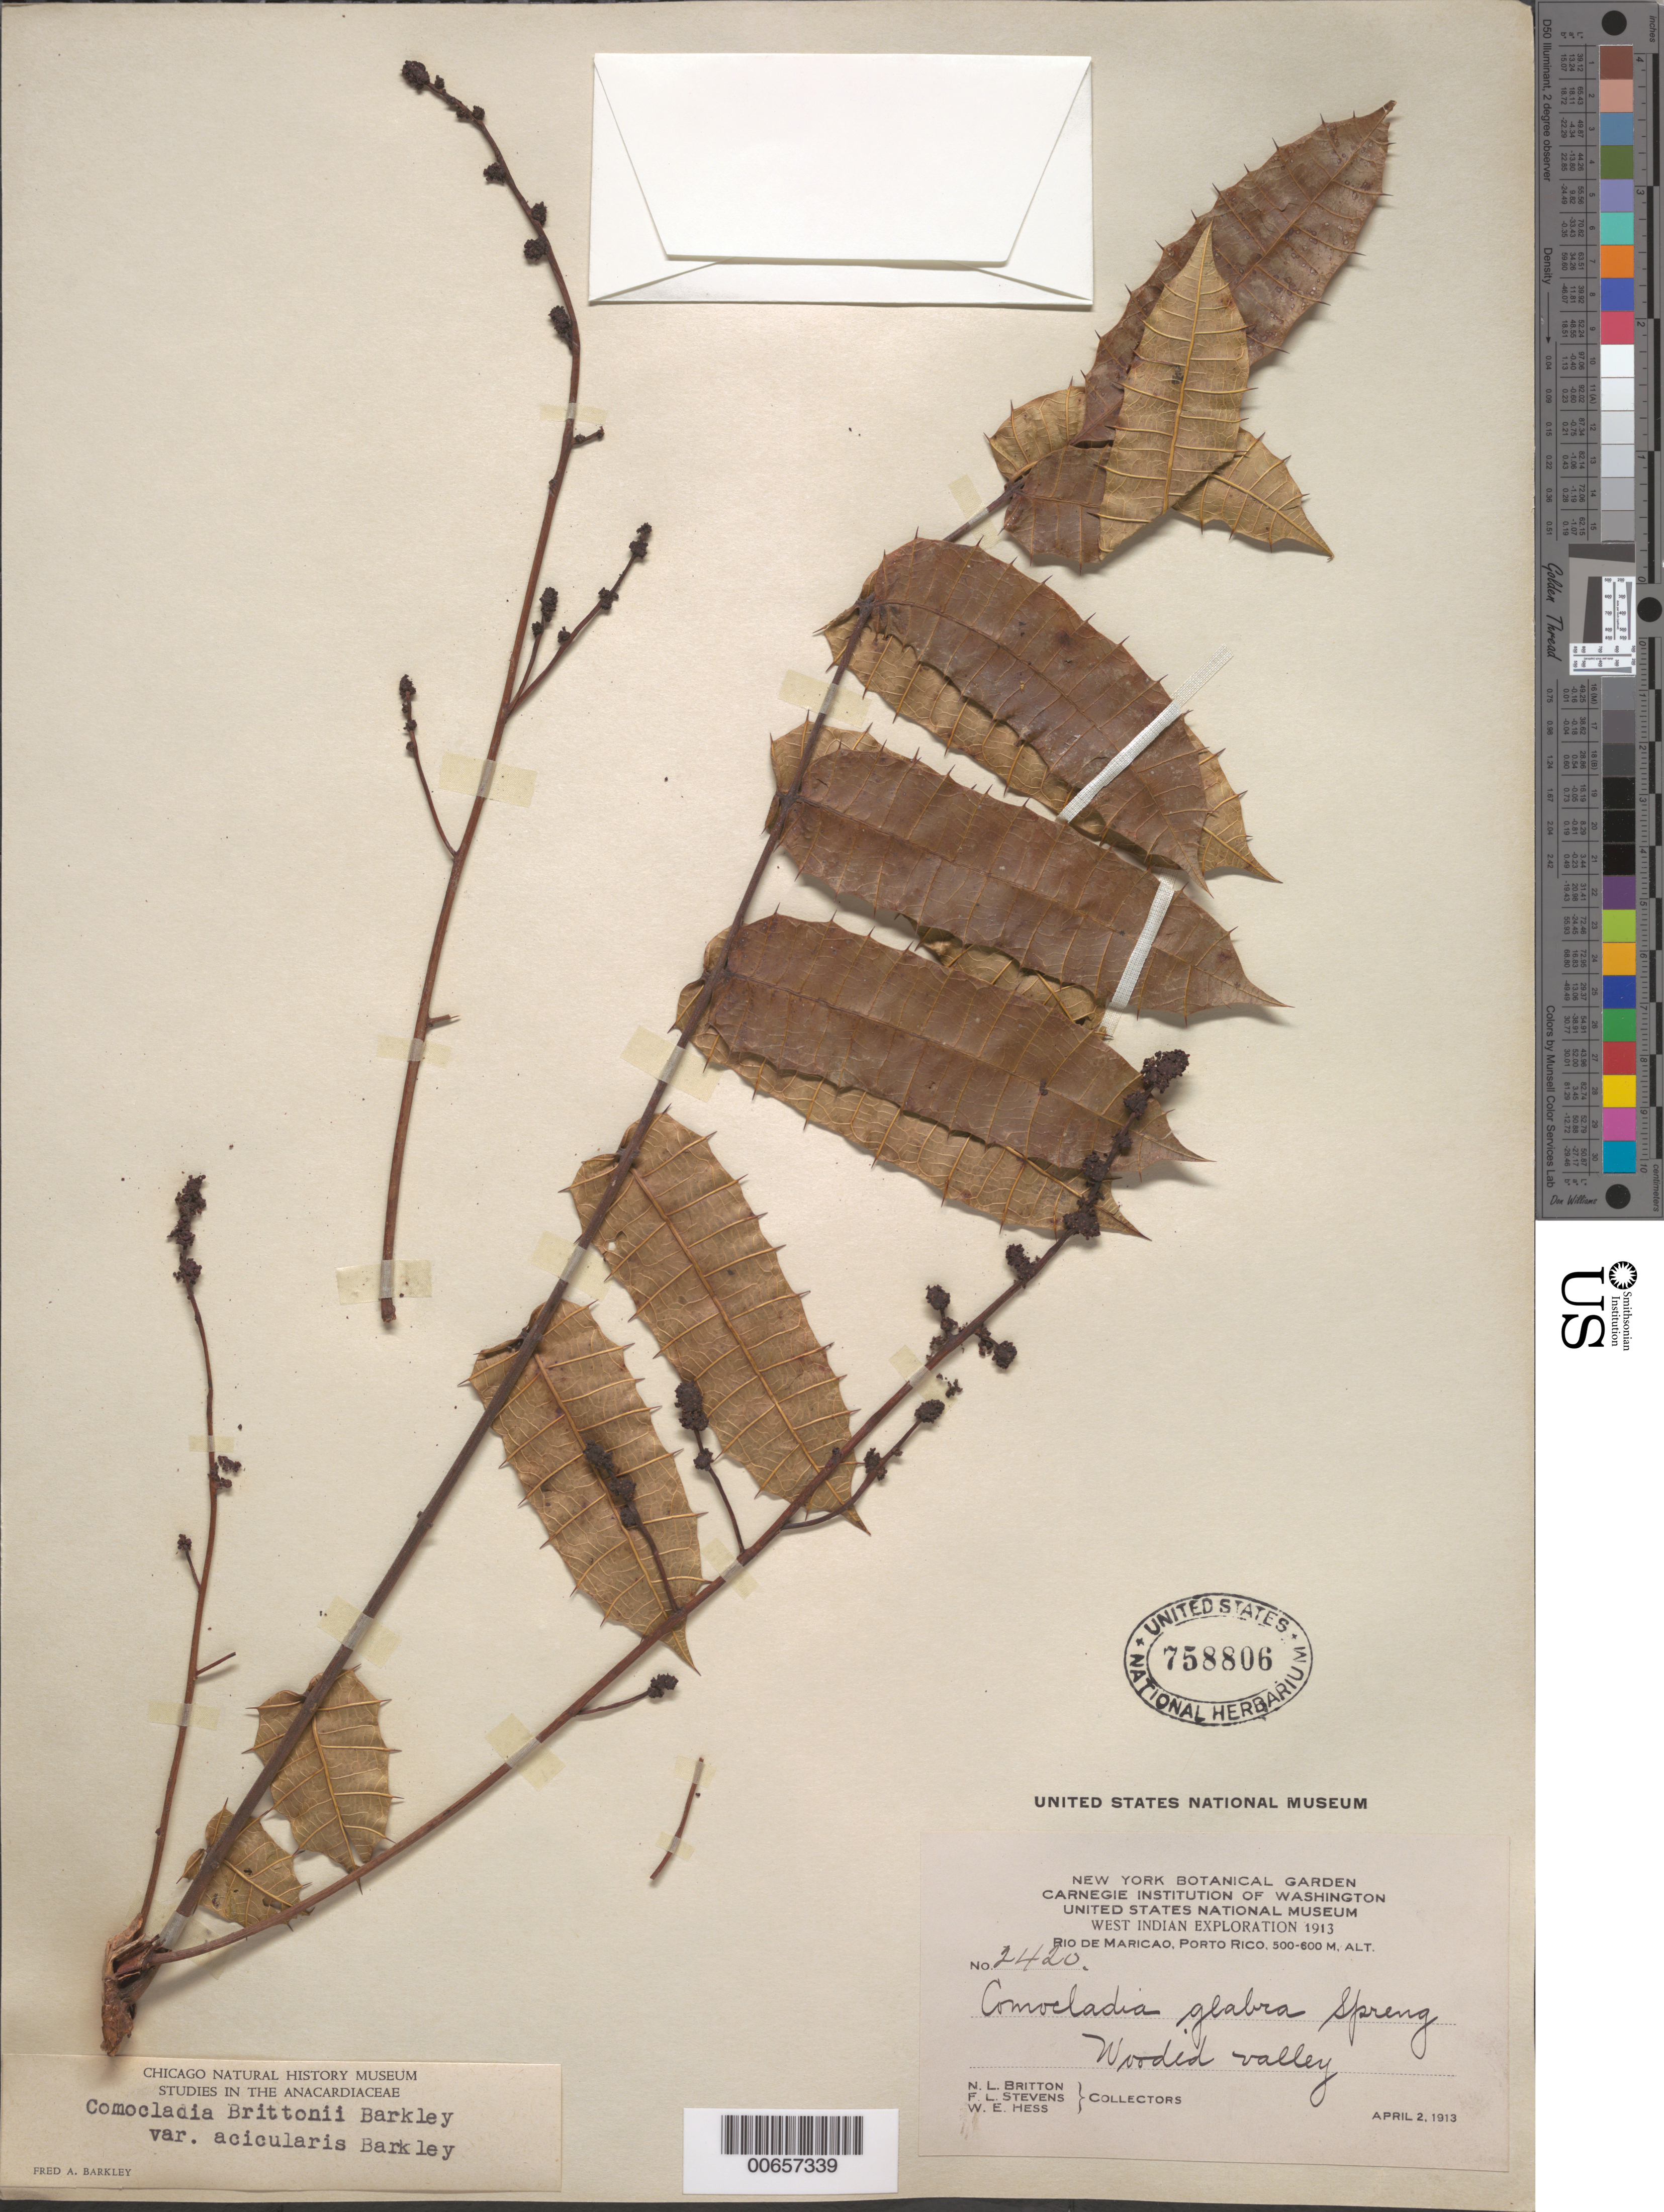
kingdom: Plantae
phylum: Tracheophyta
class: Magnoliopsida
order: Sapindales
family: Anacardiaceae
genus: Comocladia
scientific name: Comocladia glabra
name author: (Schult.) Spreng.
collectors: N. Britton, F. L. Stevens & W. Hess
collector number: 2420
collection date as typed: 02 Apr 1913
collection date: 1913-04-02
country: Puerto Rico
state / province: Maricao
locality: Río Maricao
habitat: Wooded valley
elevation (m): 500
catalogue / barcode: US 758806